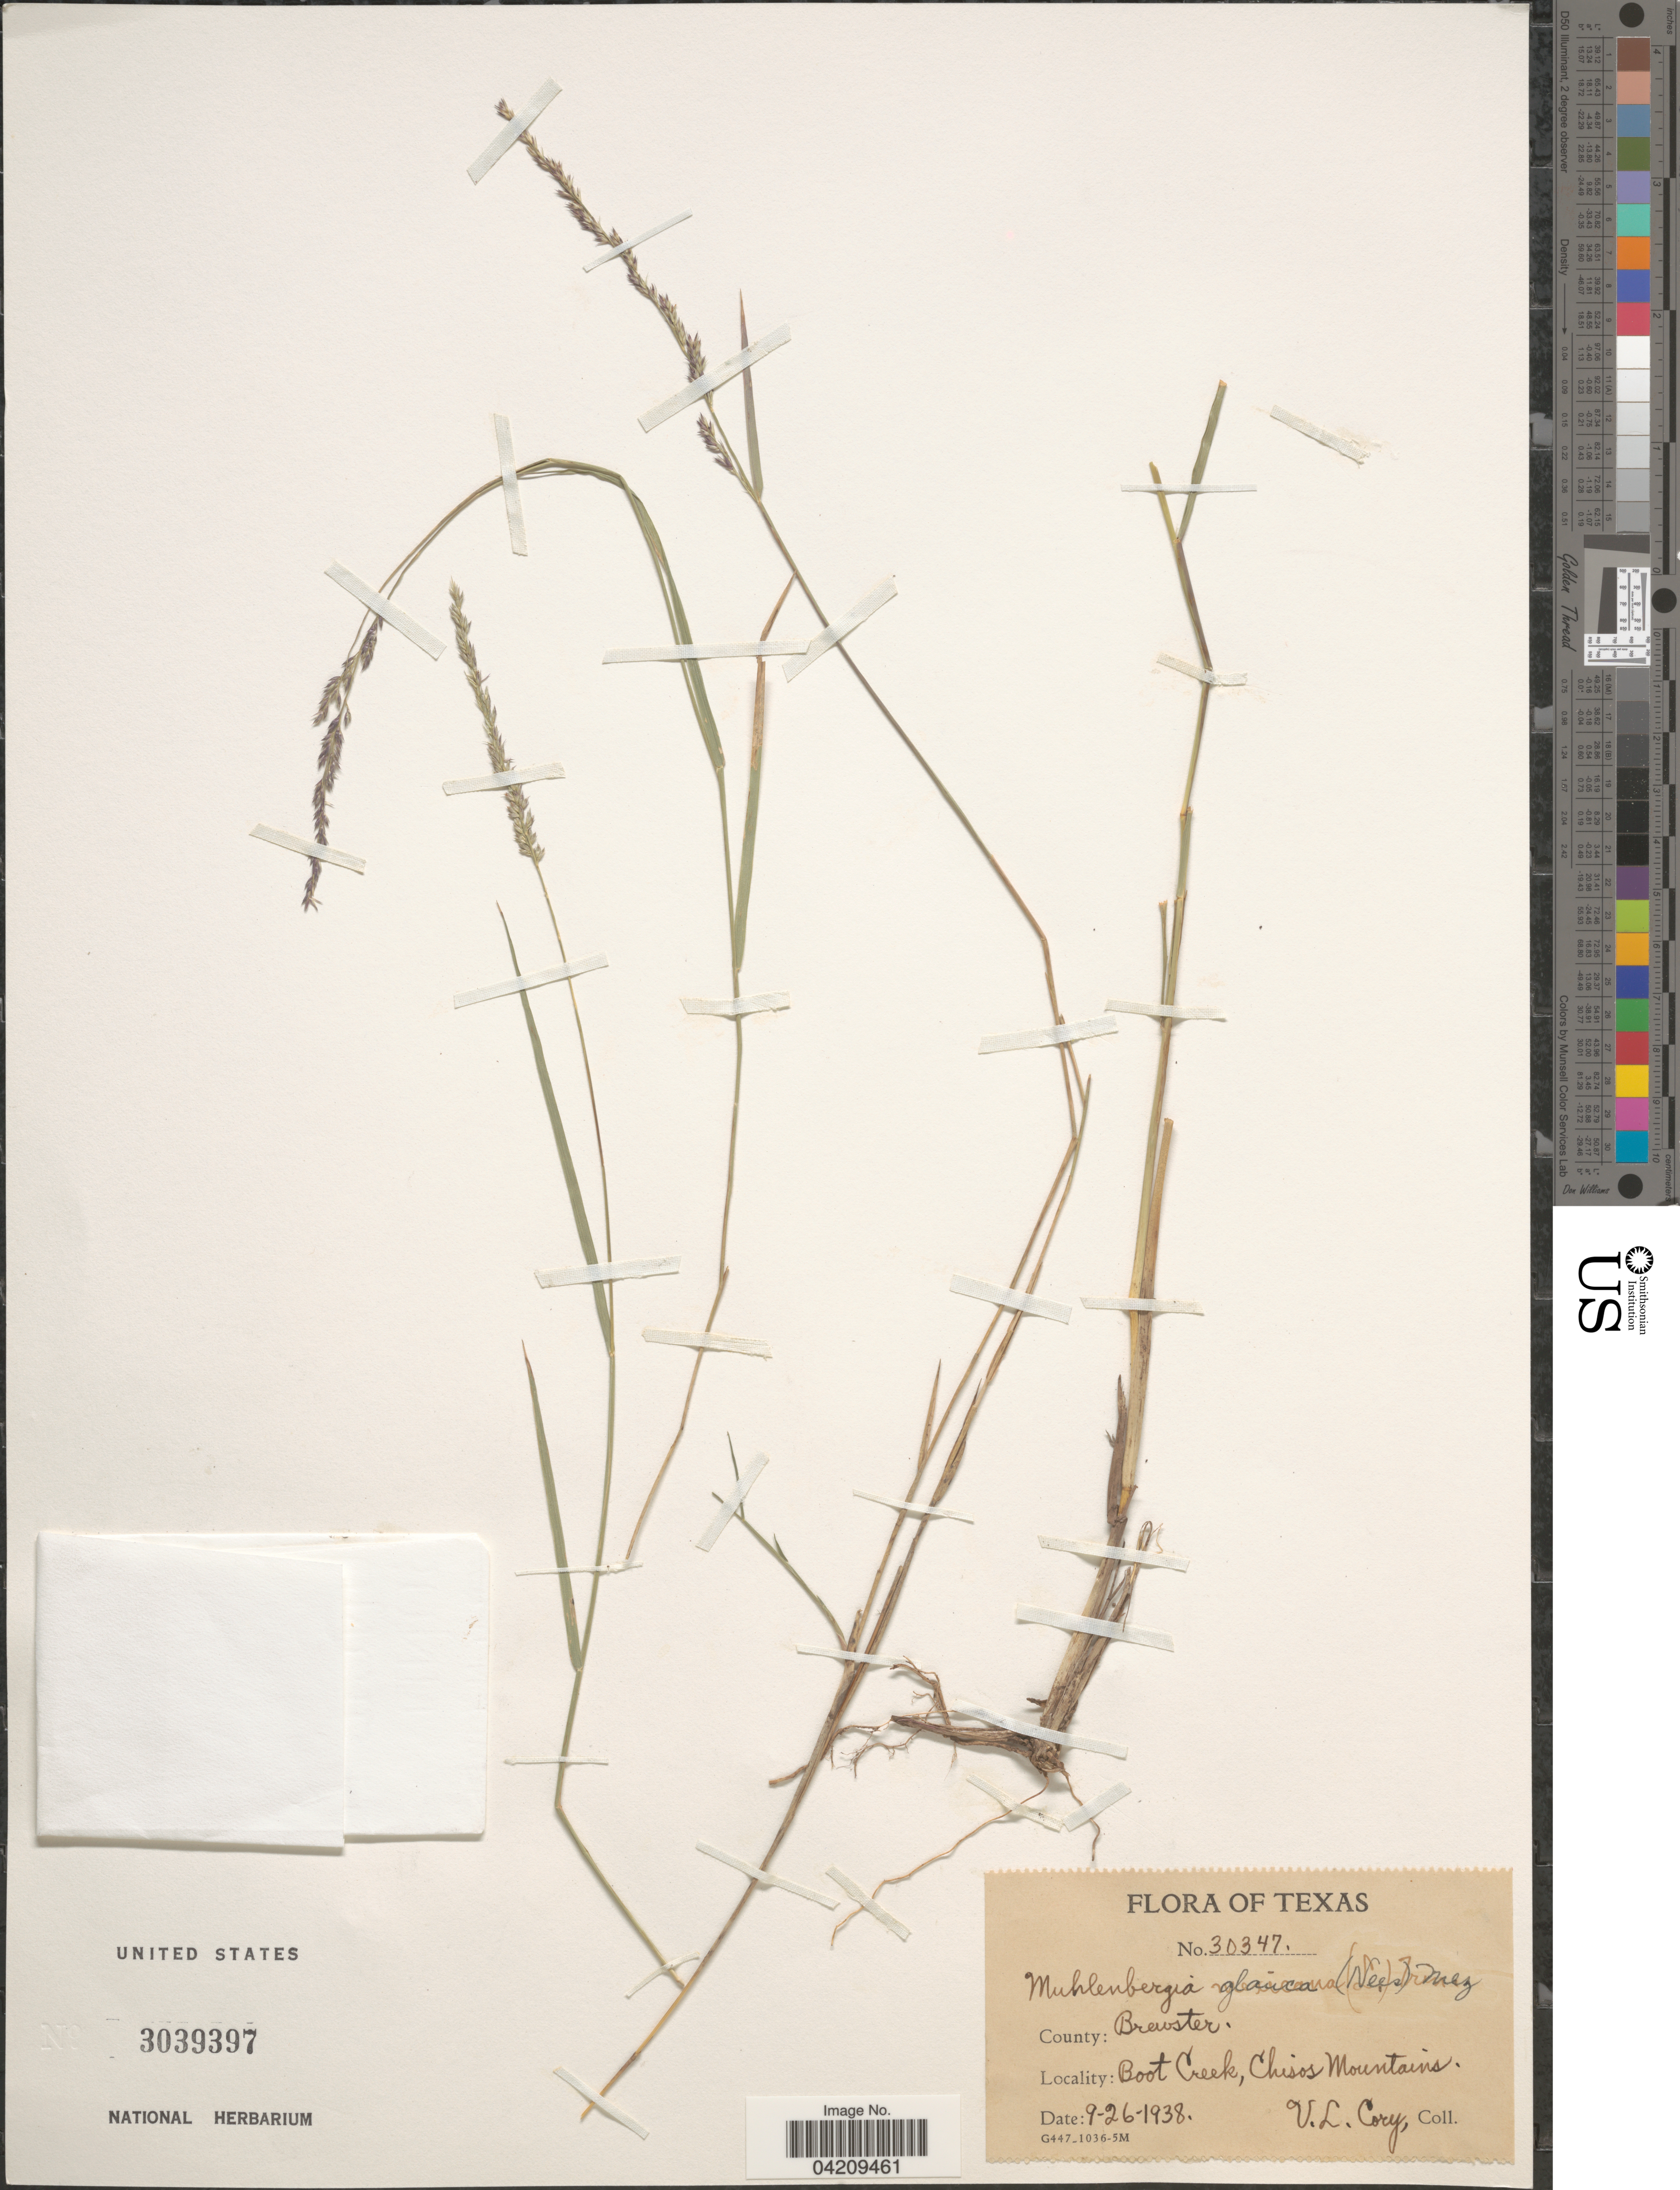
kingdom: Plantae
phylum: Tracheophyta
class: Liliopsida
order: Poales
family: Poaceae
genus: Muhlenbergia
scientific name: Muhlenbergia glauca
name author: (Nees) Mez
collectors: V. Cory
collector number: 30347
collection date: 1938-09-26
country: United States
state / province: Texas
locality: County: Brewster. Boot Creek, Chisos Mountains.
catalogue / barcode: US 3039397